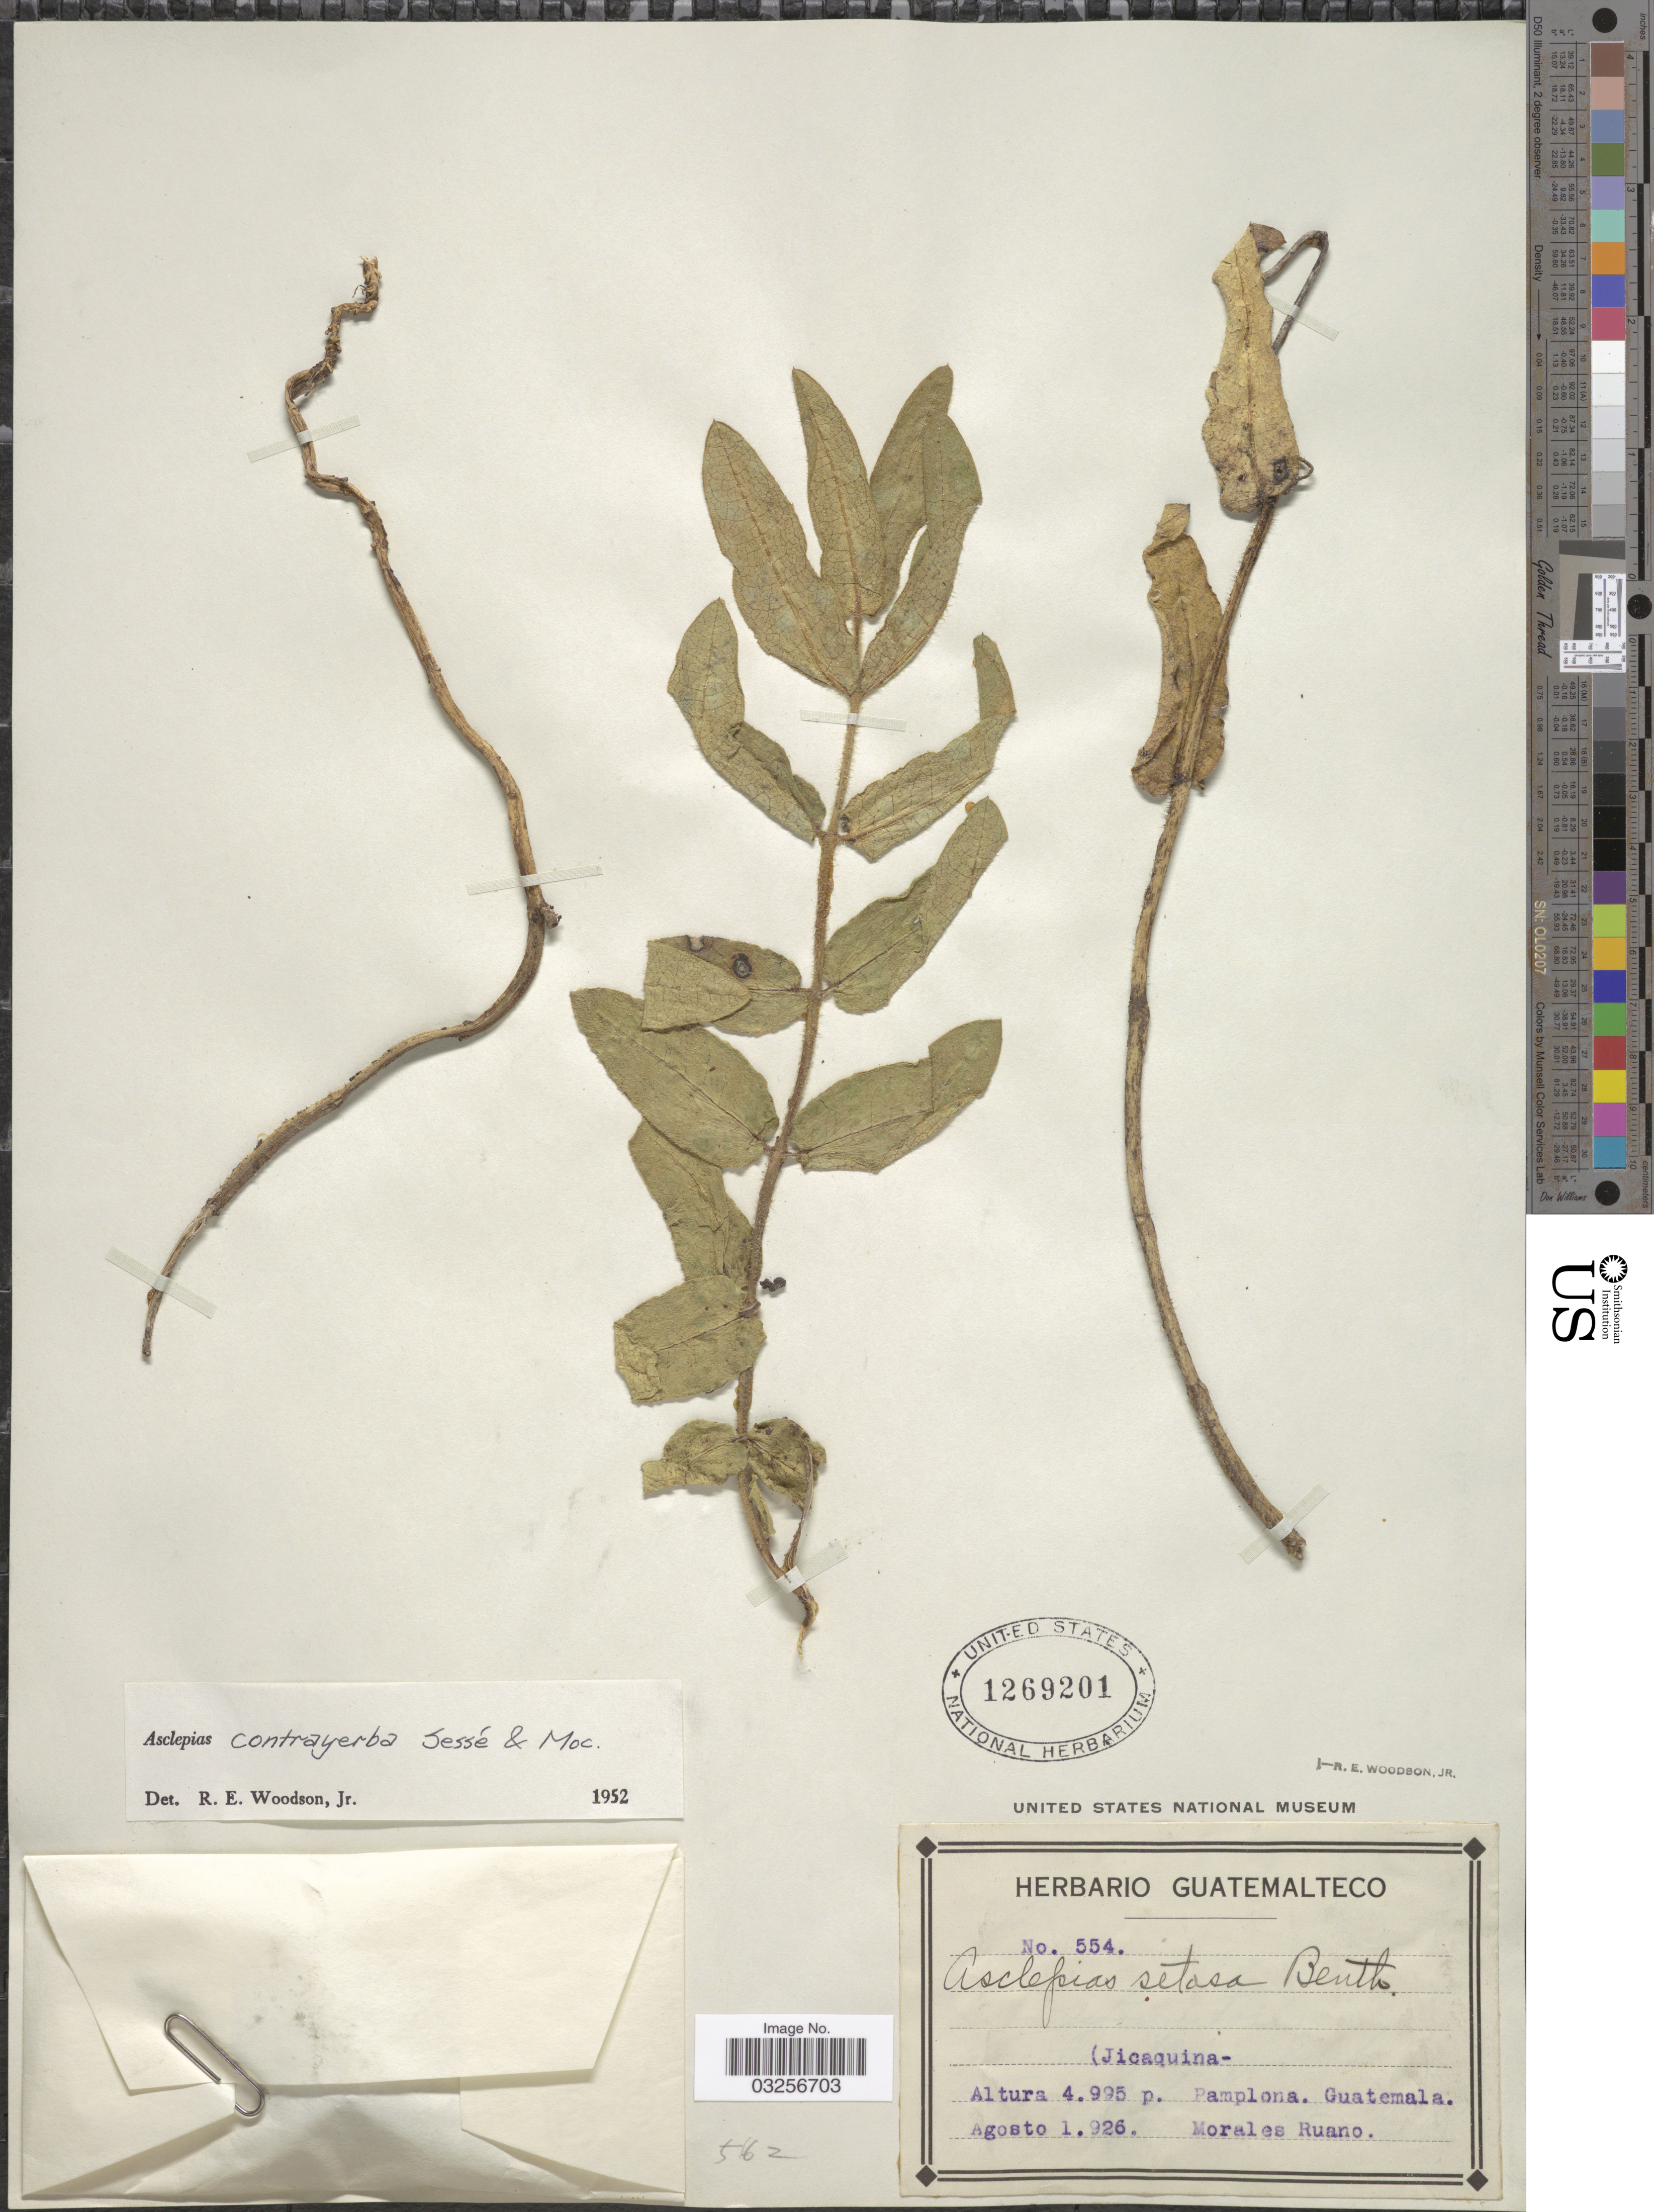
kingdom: Plantae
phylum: Tracheophyta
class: Magnoliopsida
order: Gentianales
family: Apocynaceae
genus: Asclepias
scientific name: Asclepias contrayerba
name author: Sessé & Moc.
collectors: M. Ruano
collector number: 554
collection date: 1926-08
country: Guatemala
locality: (Jicaquina-Pamplona.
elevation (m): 1522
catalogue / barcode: US 1269201